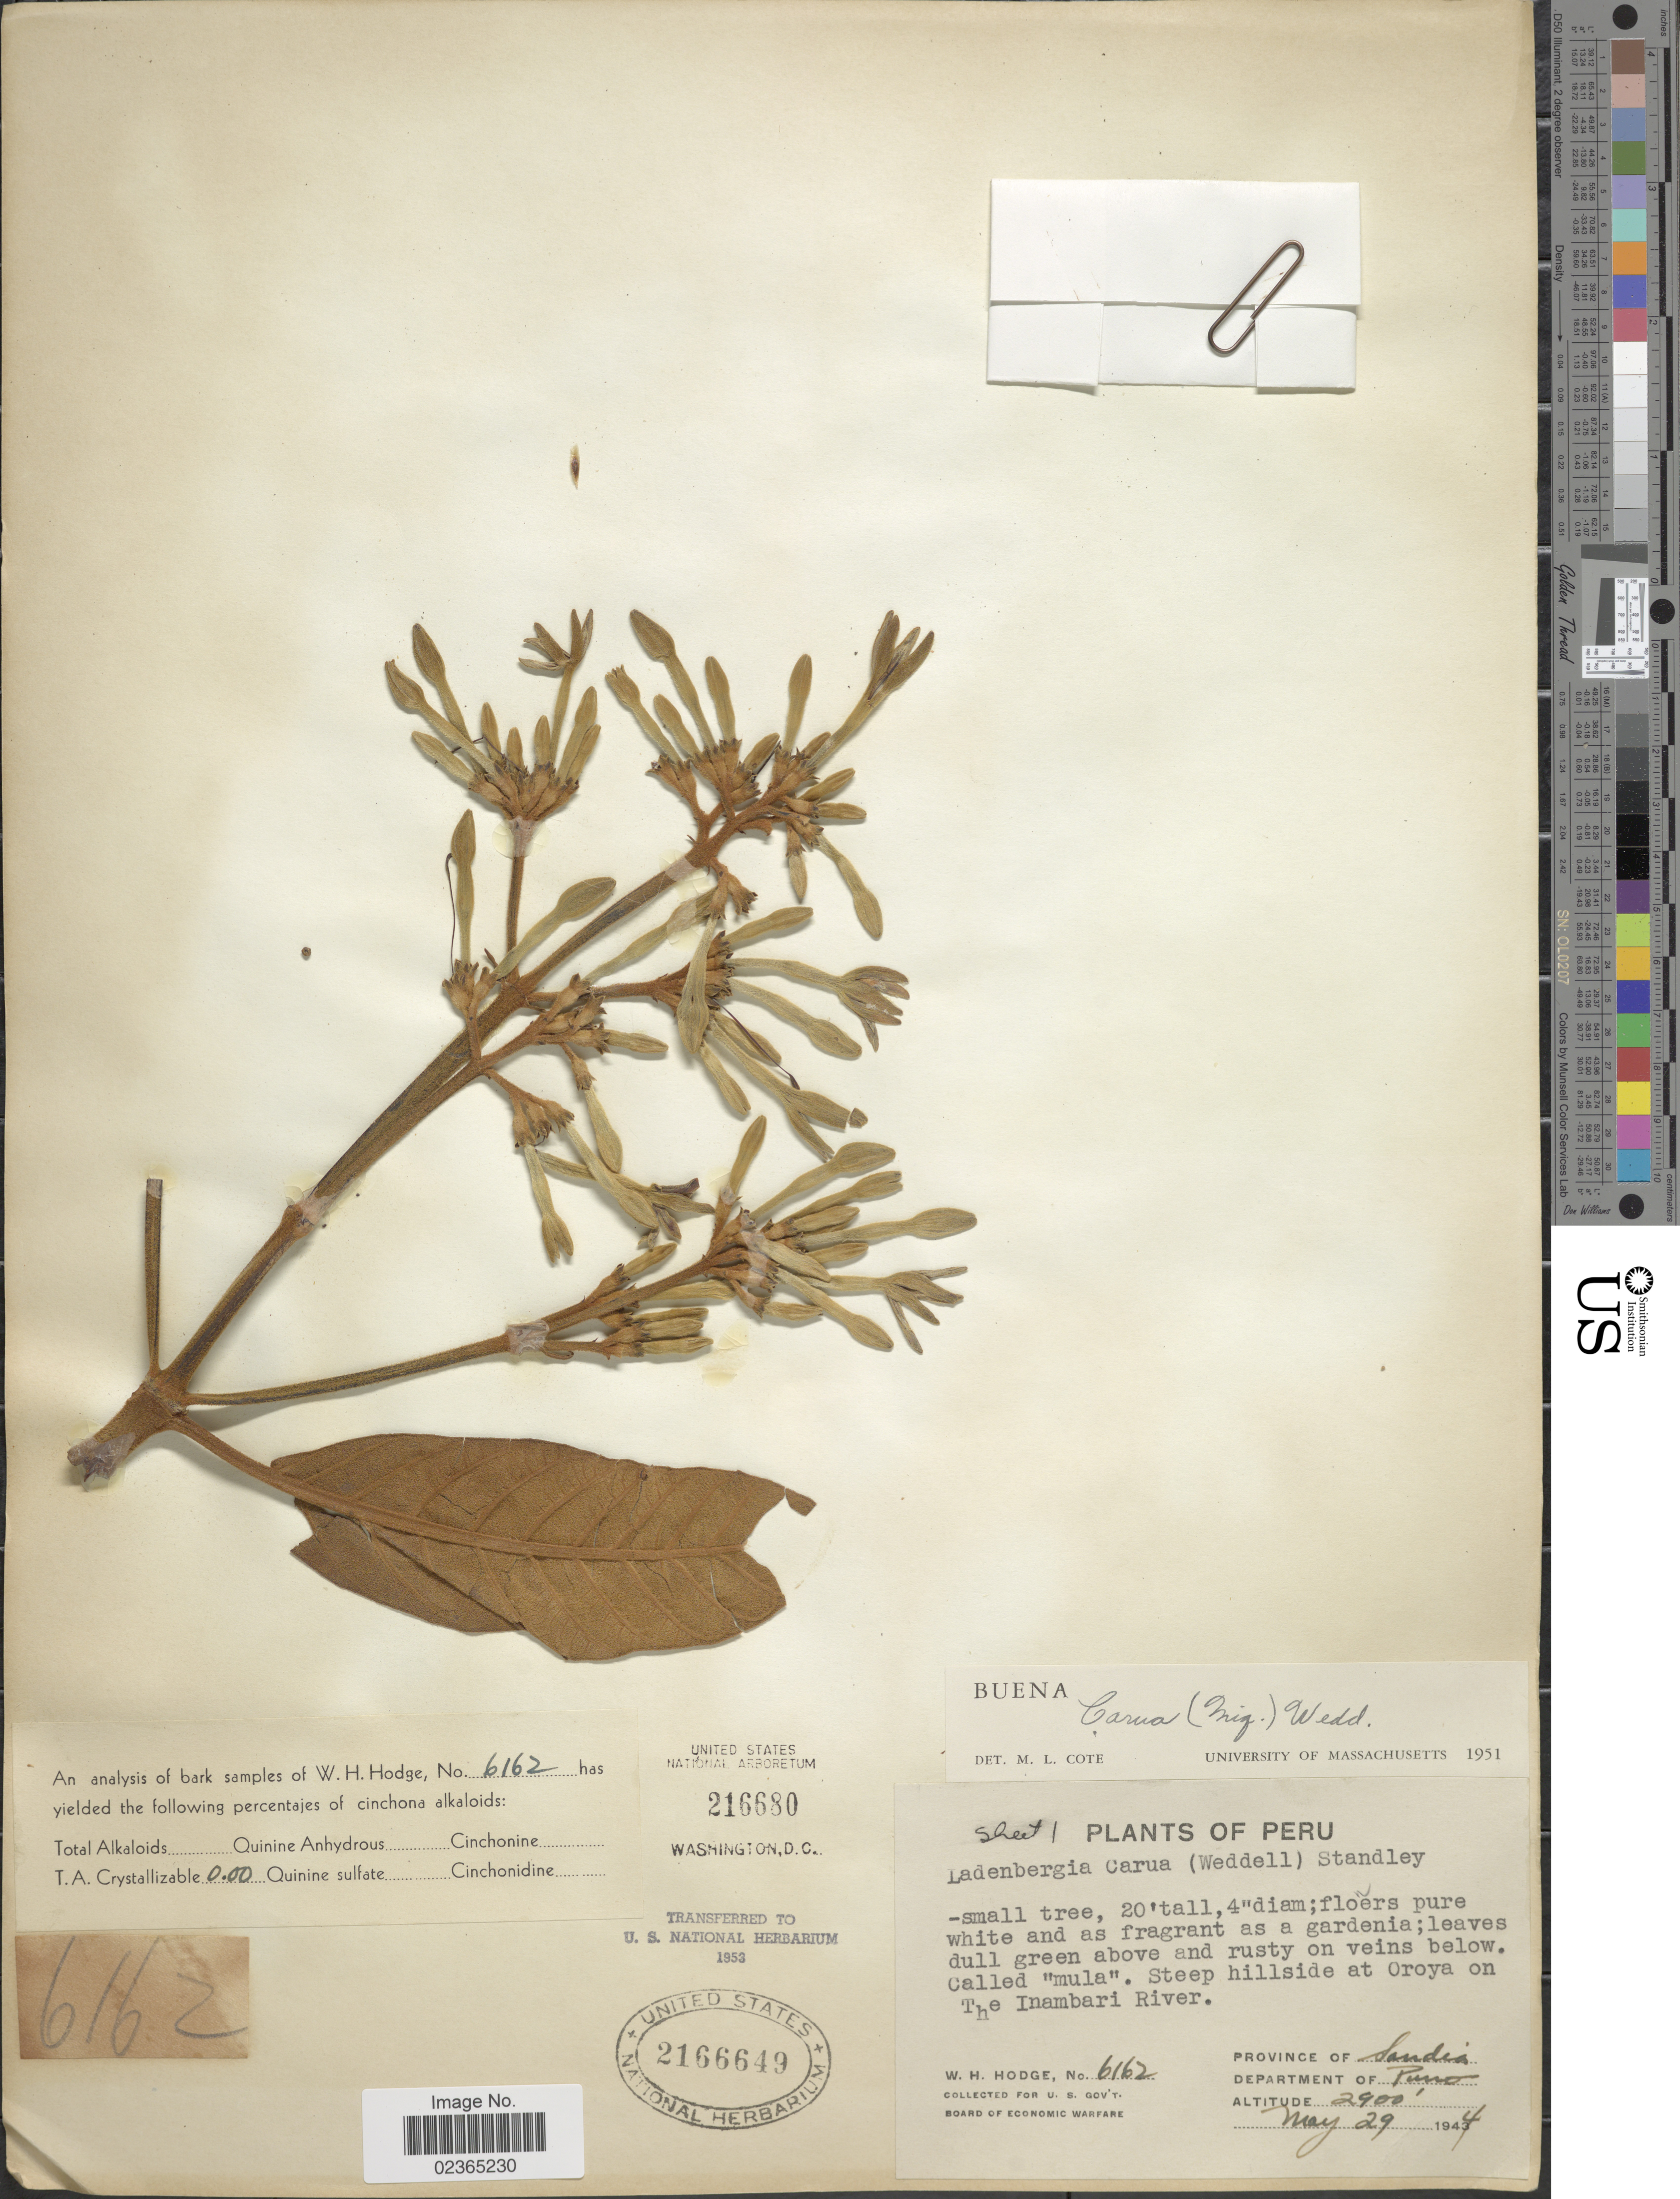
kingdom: Plantae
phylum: Tracheophyta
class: Magnoliopsida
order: Gentianales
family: Rubiaceae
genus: Ladenbergia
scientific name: Ladenbergia carua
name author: (Wedd.) Standl.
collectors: W. Hodge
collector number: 6162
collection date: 1944-05-29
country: Peru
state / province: Puno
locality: Steep hillside at Oroya on The Inambari River, Province of Sandia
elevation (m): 884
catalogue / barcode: US 2166649